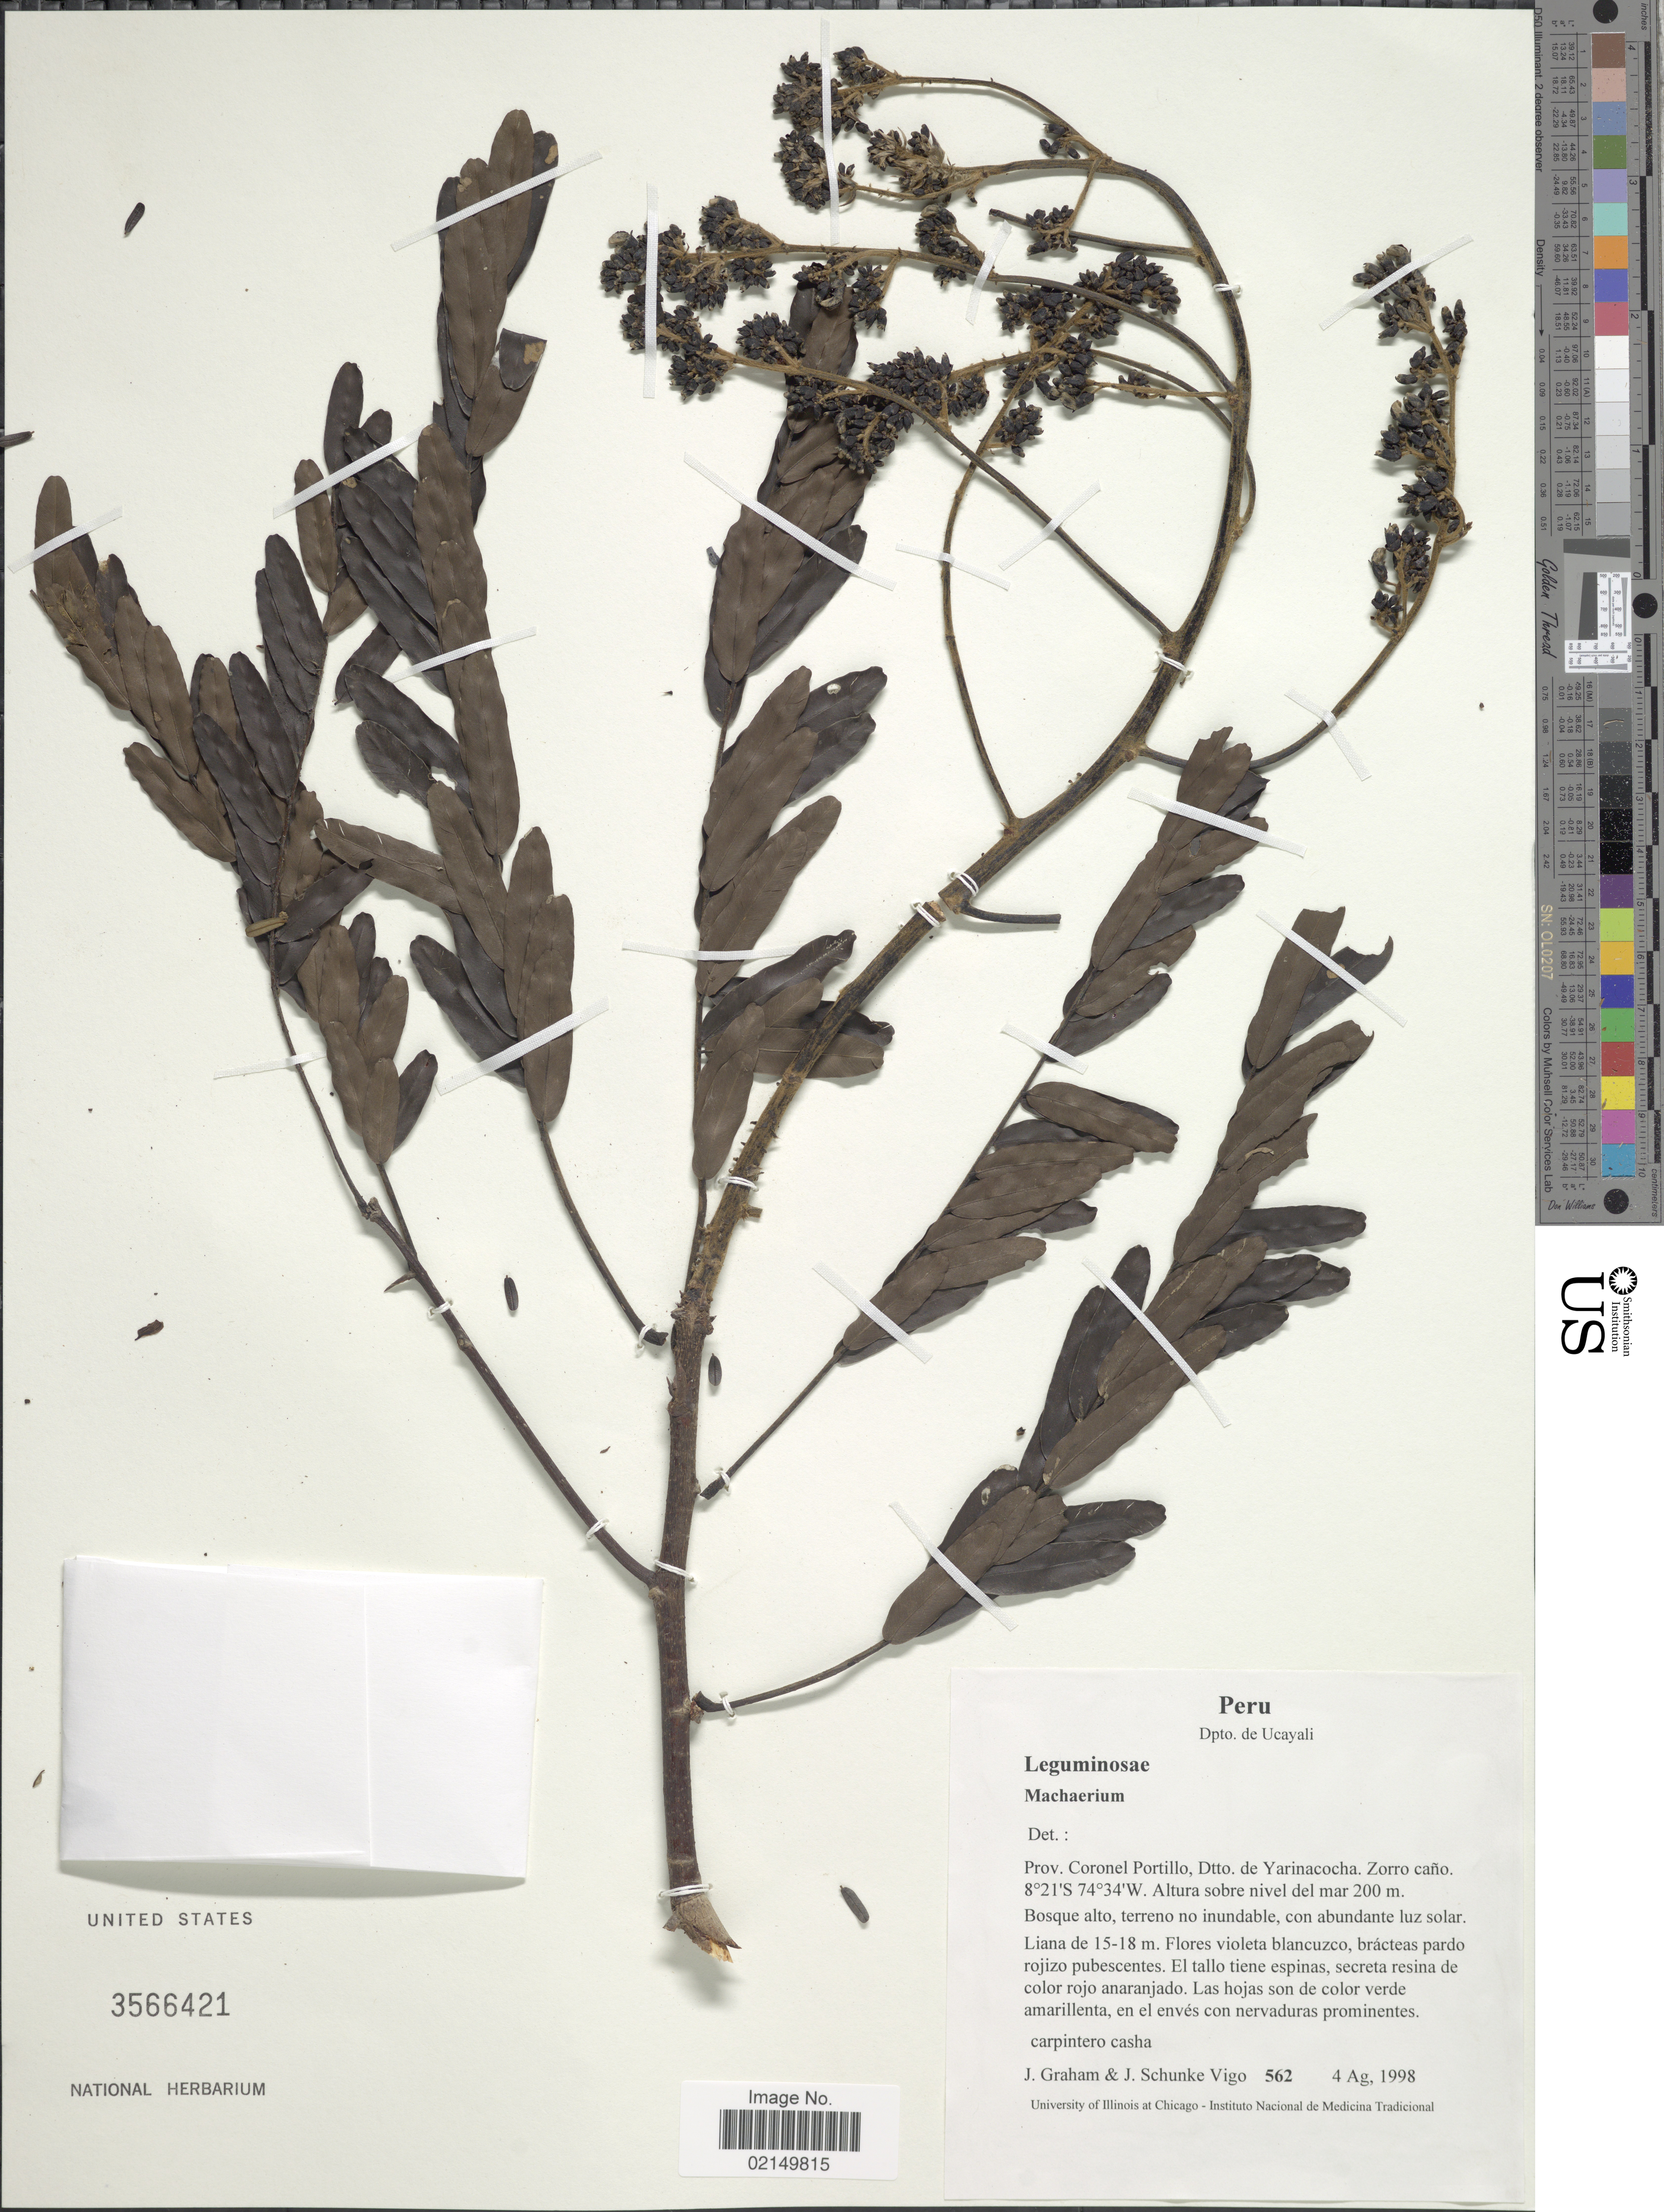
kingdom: Plantae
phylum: Tracheophyta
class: Magnoliopsida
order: Fabales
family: Fabaceae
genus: Machaerium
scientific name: Machaerium sp.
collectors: J. Graham & J. Schunke Vigo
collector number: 562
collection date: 1998-08-04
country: Peru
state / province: Ucayali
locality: Dpto. de Ucayali. Prov. Coronel Portillo, Dtto. de Yarinacocha. Zorro cano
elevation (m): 200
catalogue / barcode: US 3566421